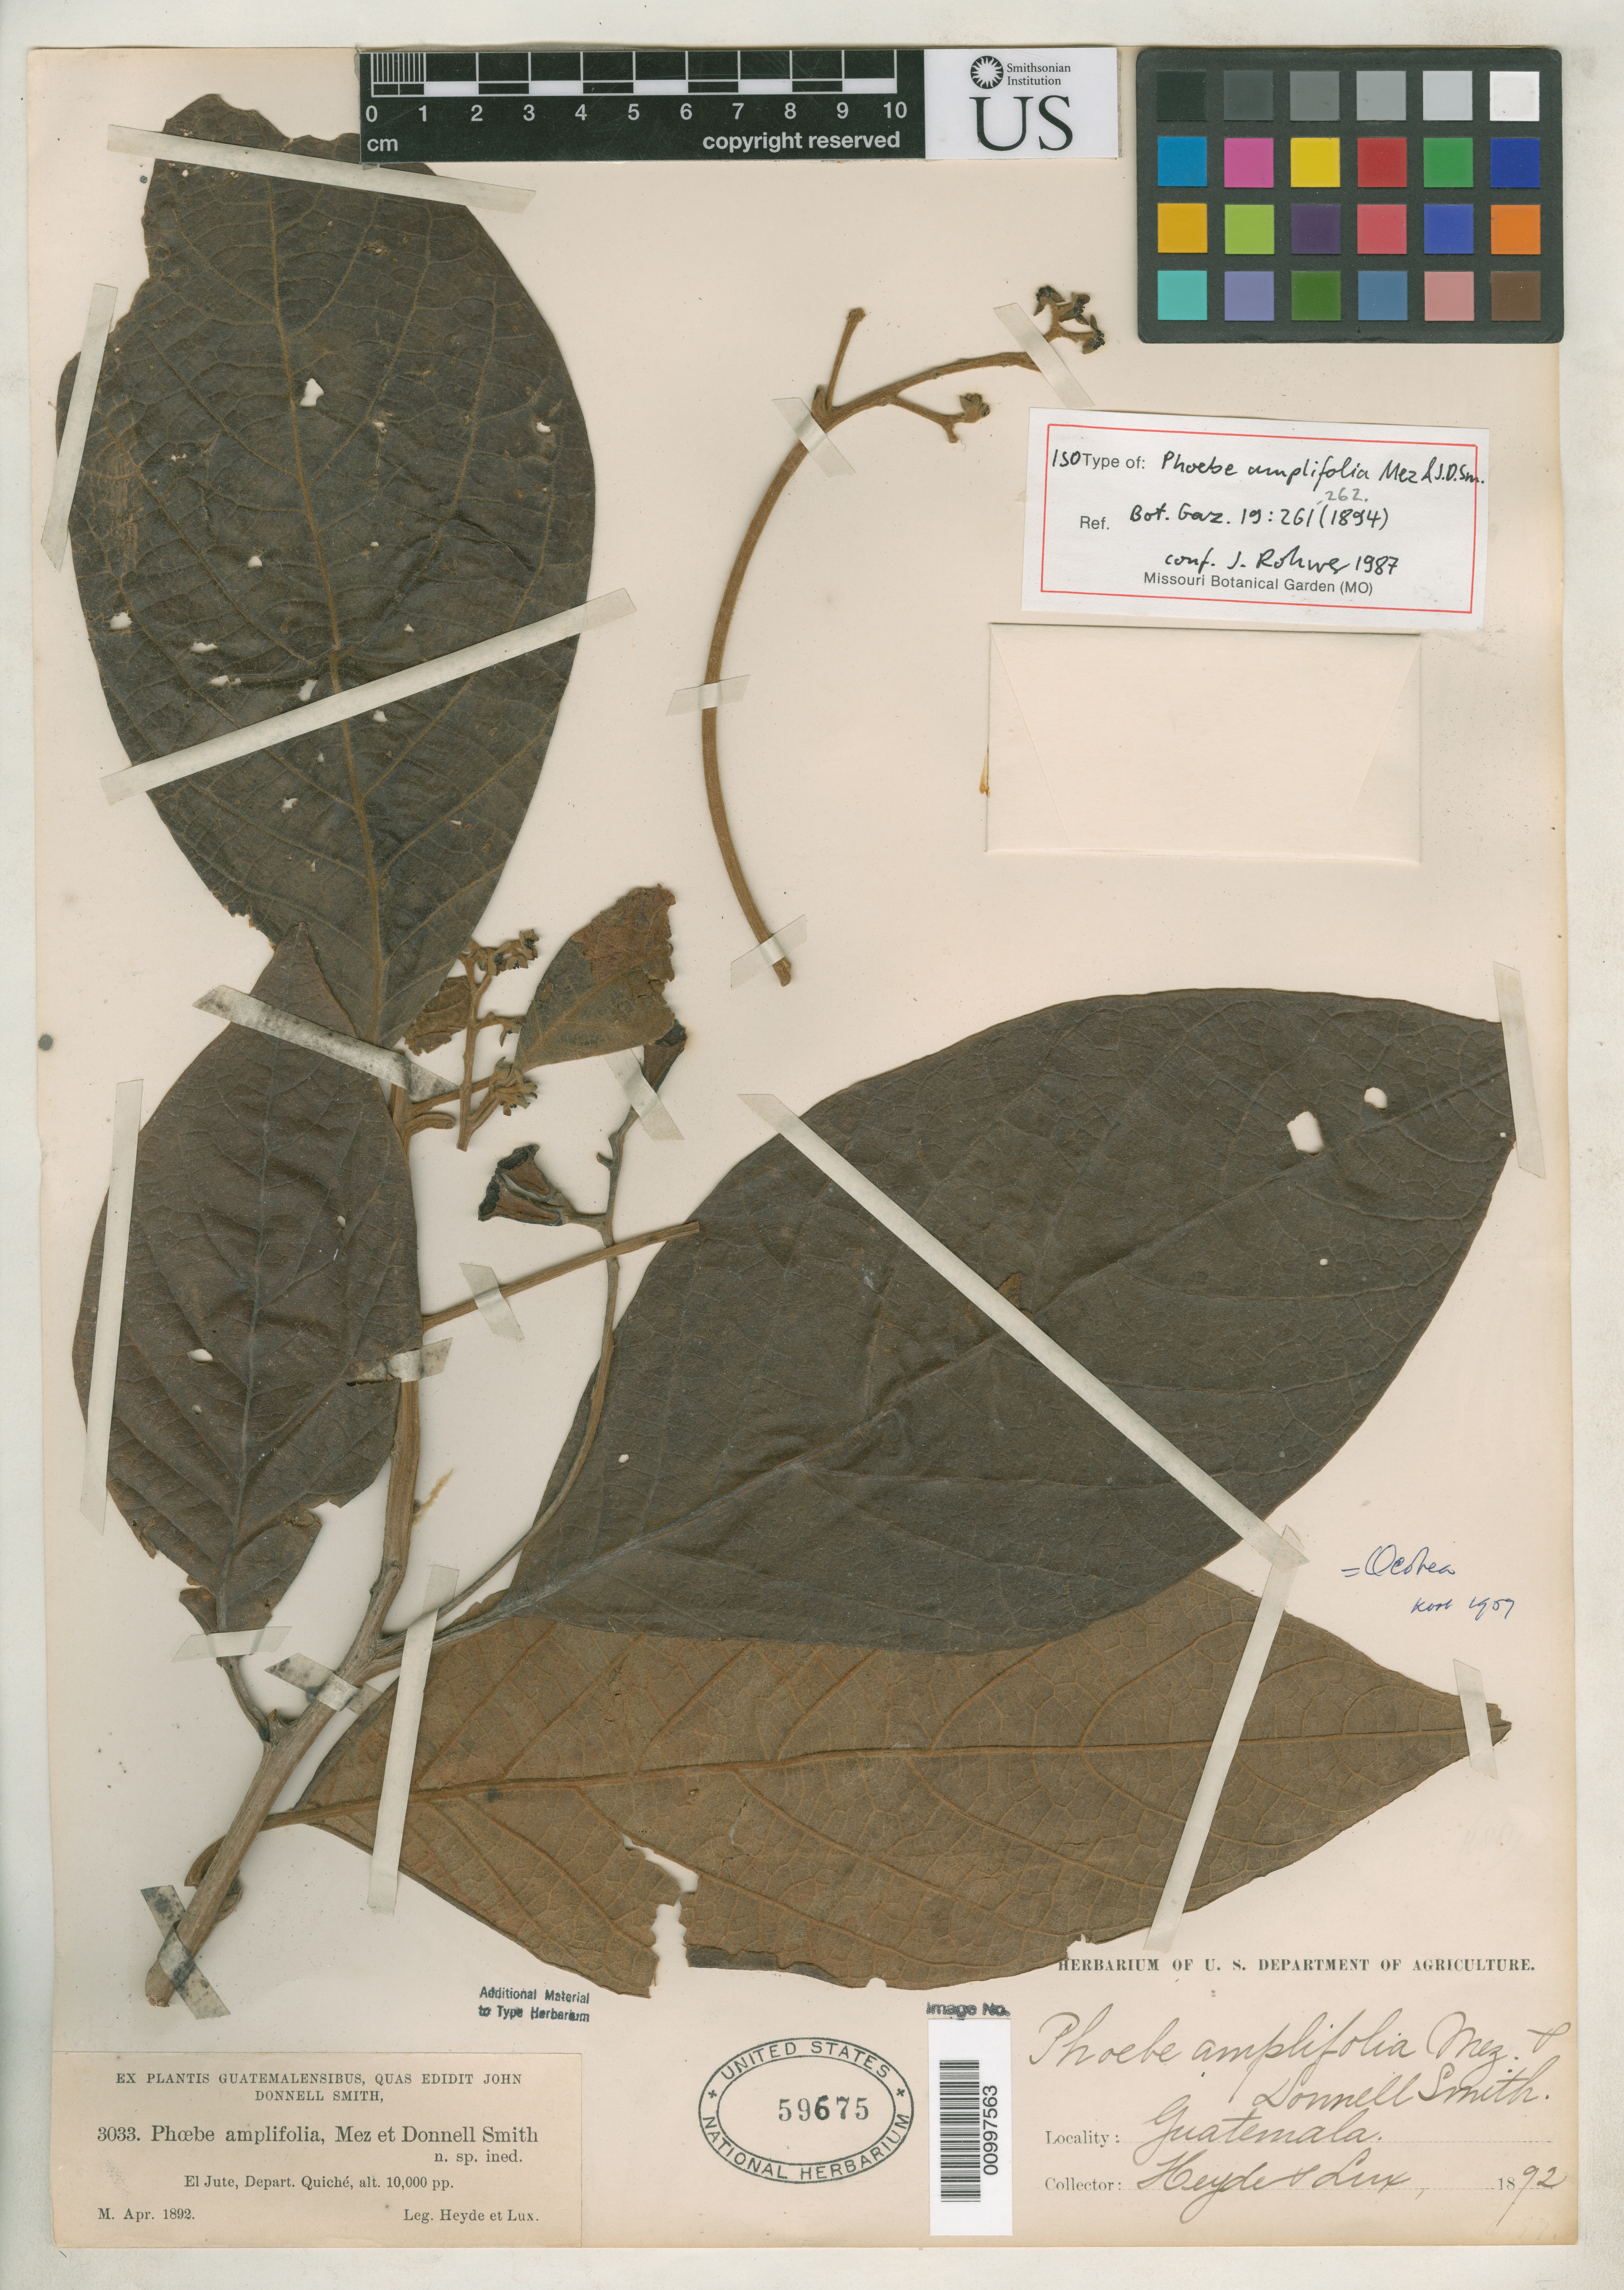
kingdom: Plantae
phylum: Tracheophyta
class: Magnoliopsida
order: Laurales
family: Lauraceae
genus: Phoebe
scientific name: Phoebe amplifolia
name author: Mez & Donn. Sm. in Donn. Sm.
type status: Isotype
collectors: E. T. Heyde & E. Lux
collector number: J.D.S. 3033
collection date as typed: Apr 1892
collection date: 1892-04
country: Guatemala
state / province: El Quiché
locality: El Jute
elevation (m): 3048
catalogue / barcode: US 59675